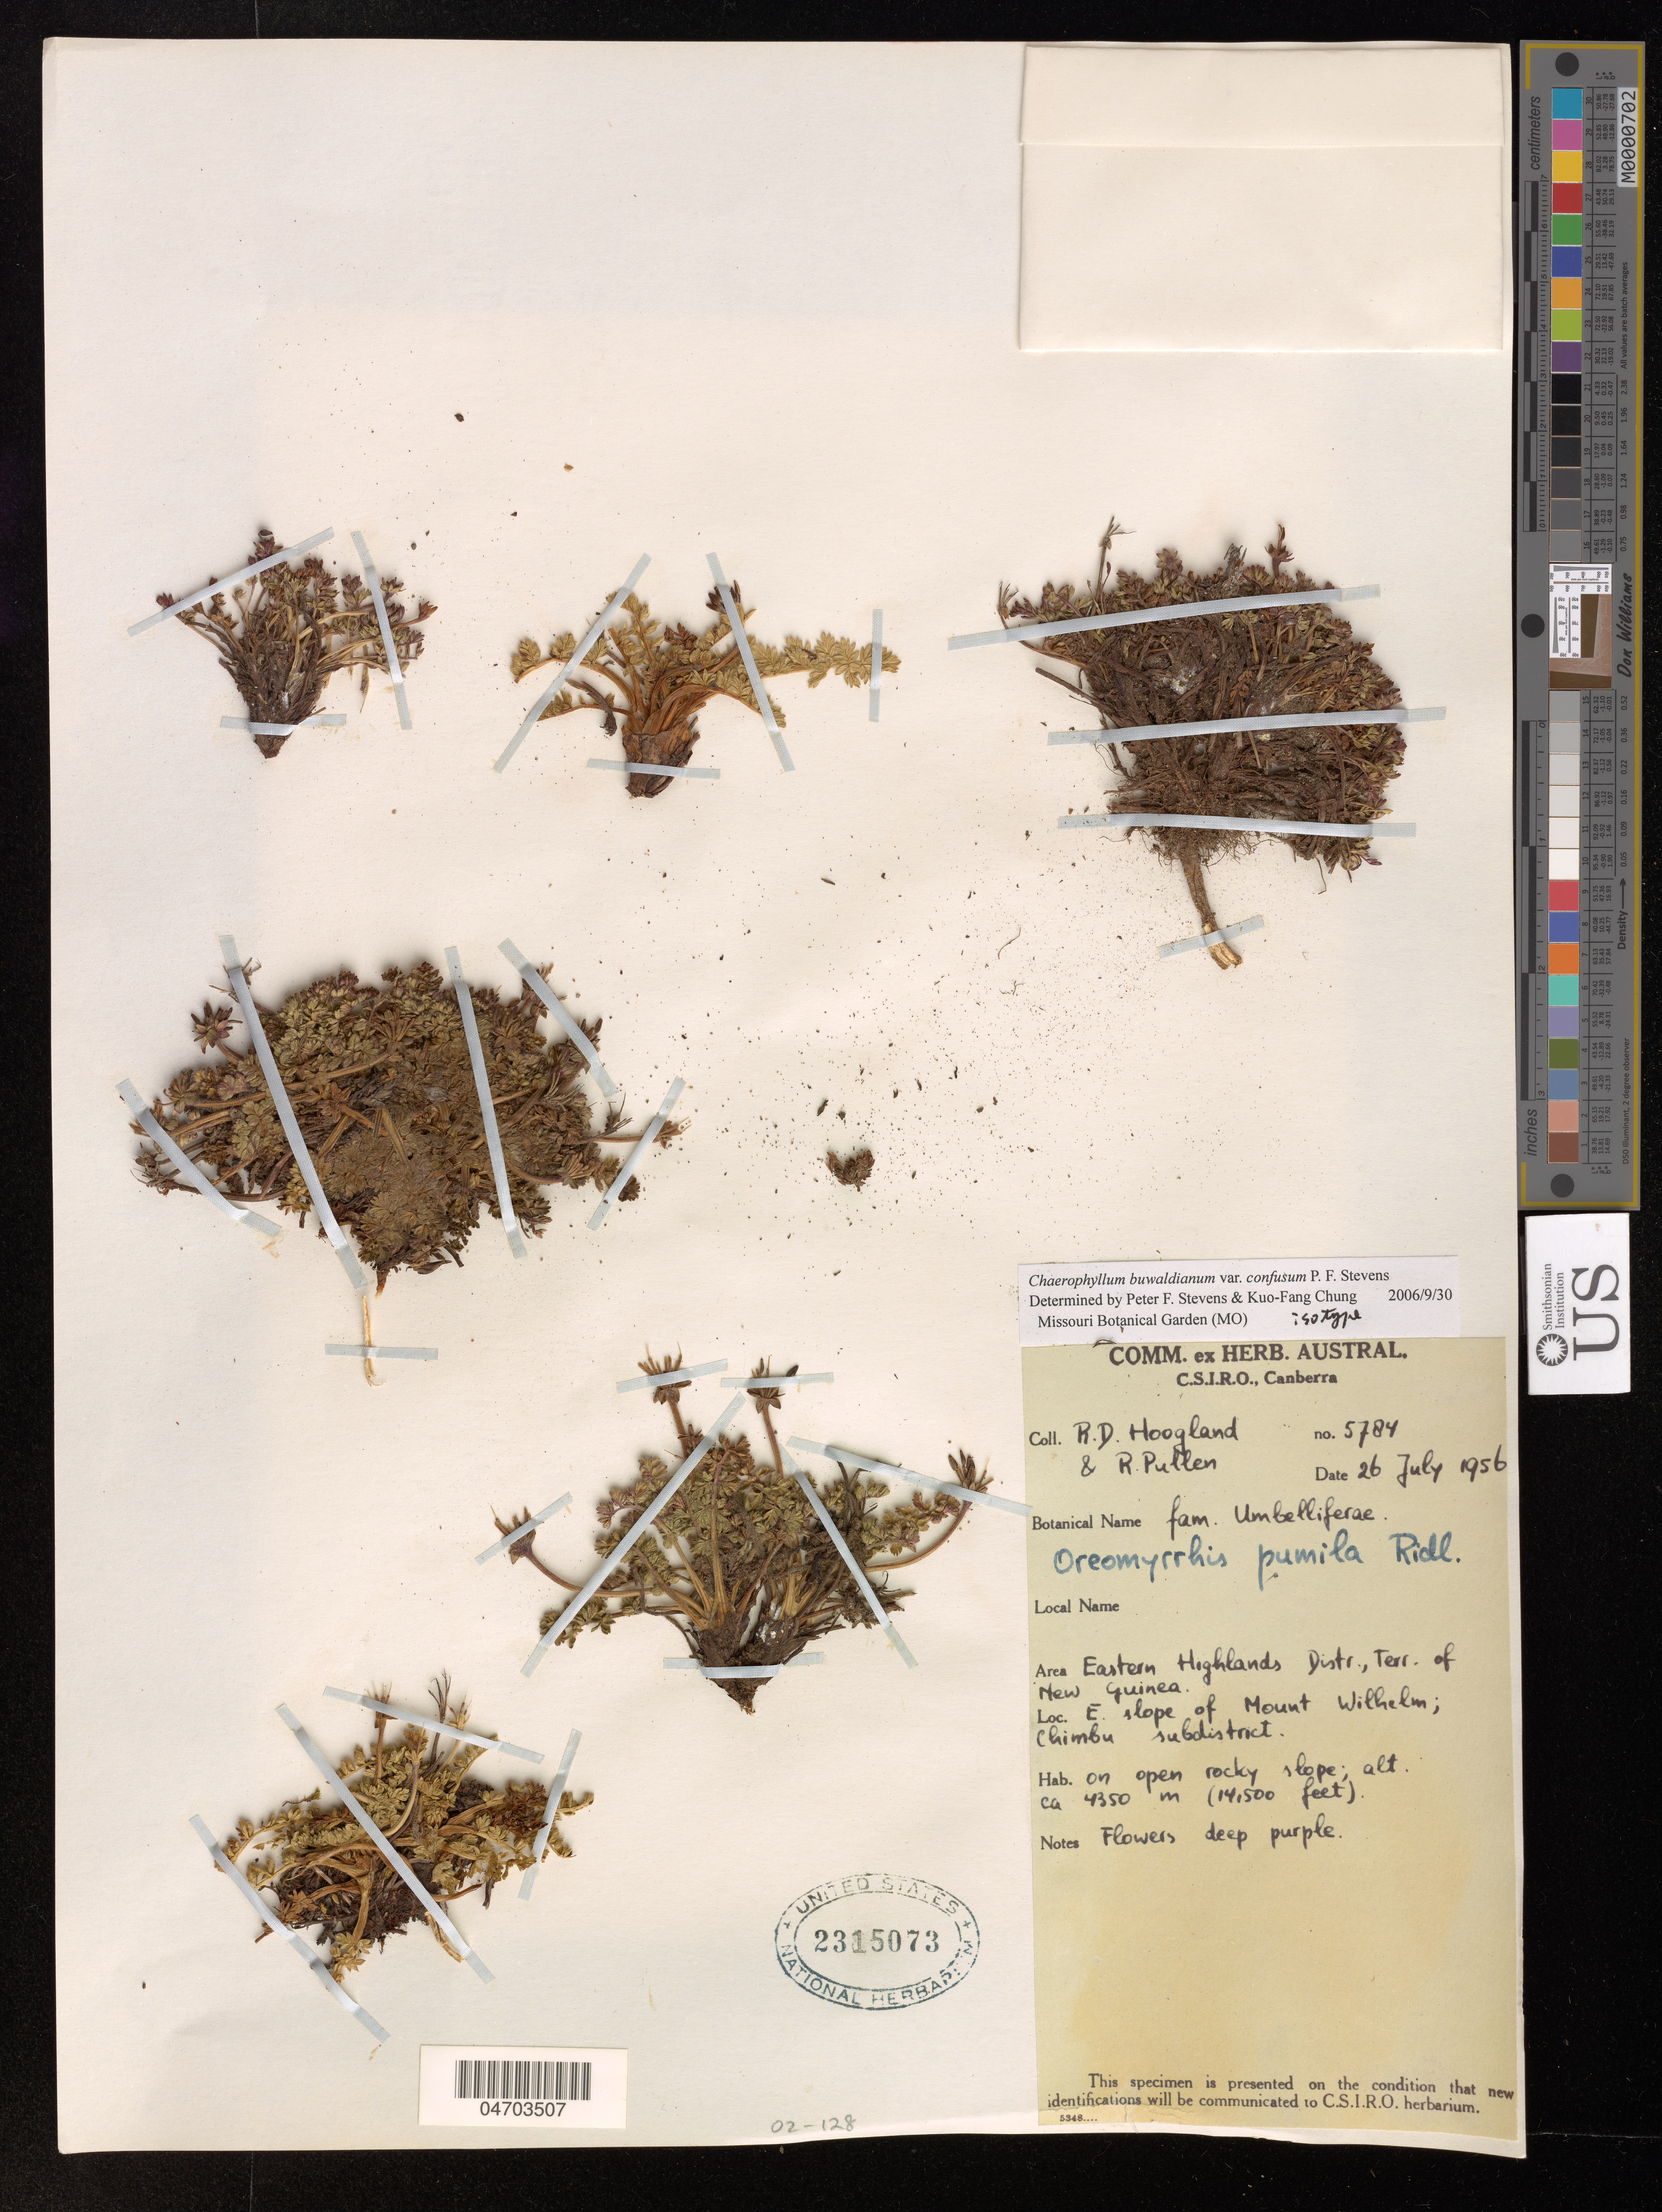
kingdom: Plantae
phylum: Tracheophyta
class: Magnoliopsida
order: Apiales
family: Apiaceae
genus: Chaerophyllum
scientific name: Chaerophyllum buwaldianum var. confusum P.F. Stevens var. nov ined.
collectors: R. Hoogland & R. Pullen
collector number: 5784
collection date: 1956-07-26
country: Papua New Guinea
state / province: Chimbu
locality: Eastern Highlands Distr., Terr. of New Guinea, E. slope of Mount Wilhelm.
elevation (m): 4350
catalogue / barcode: US 2315073